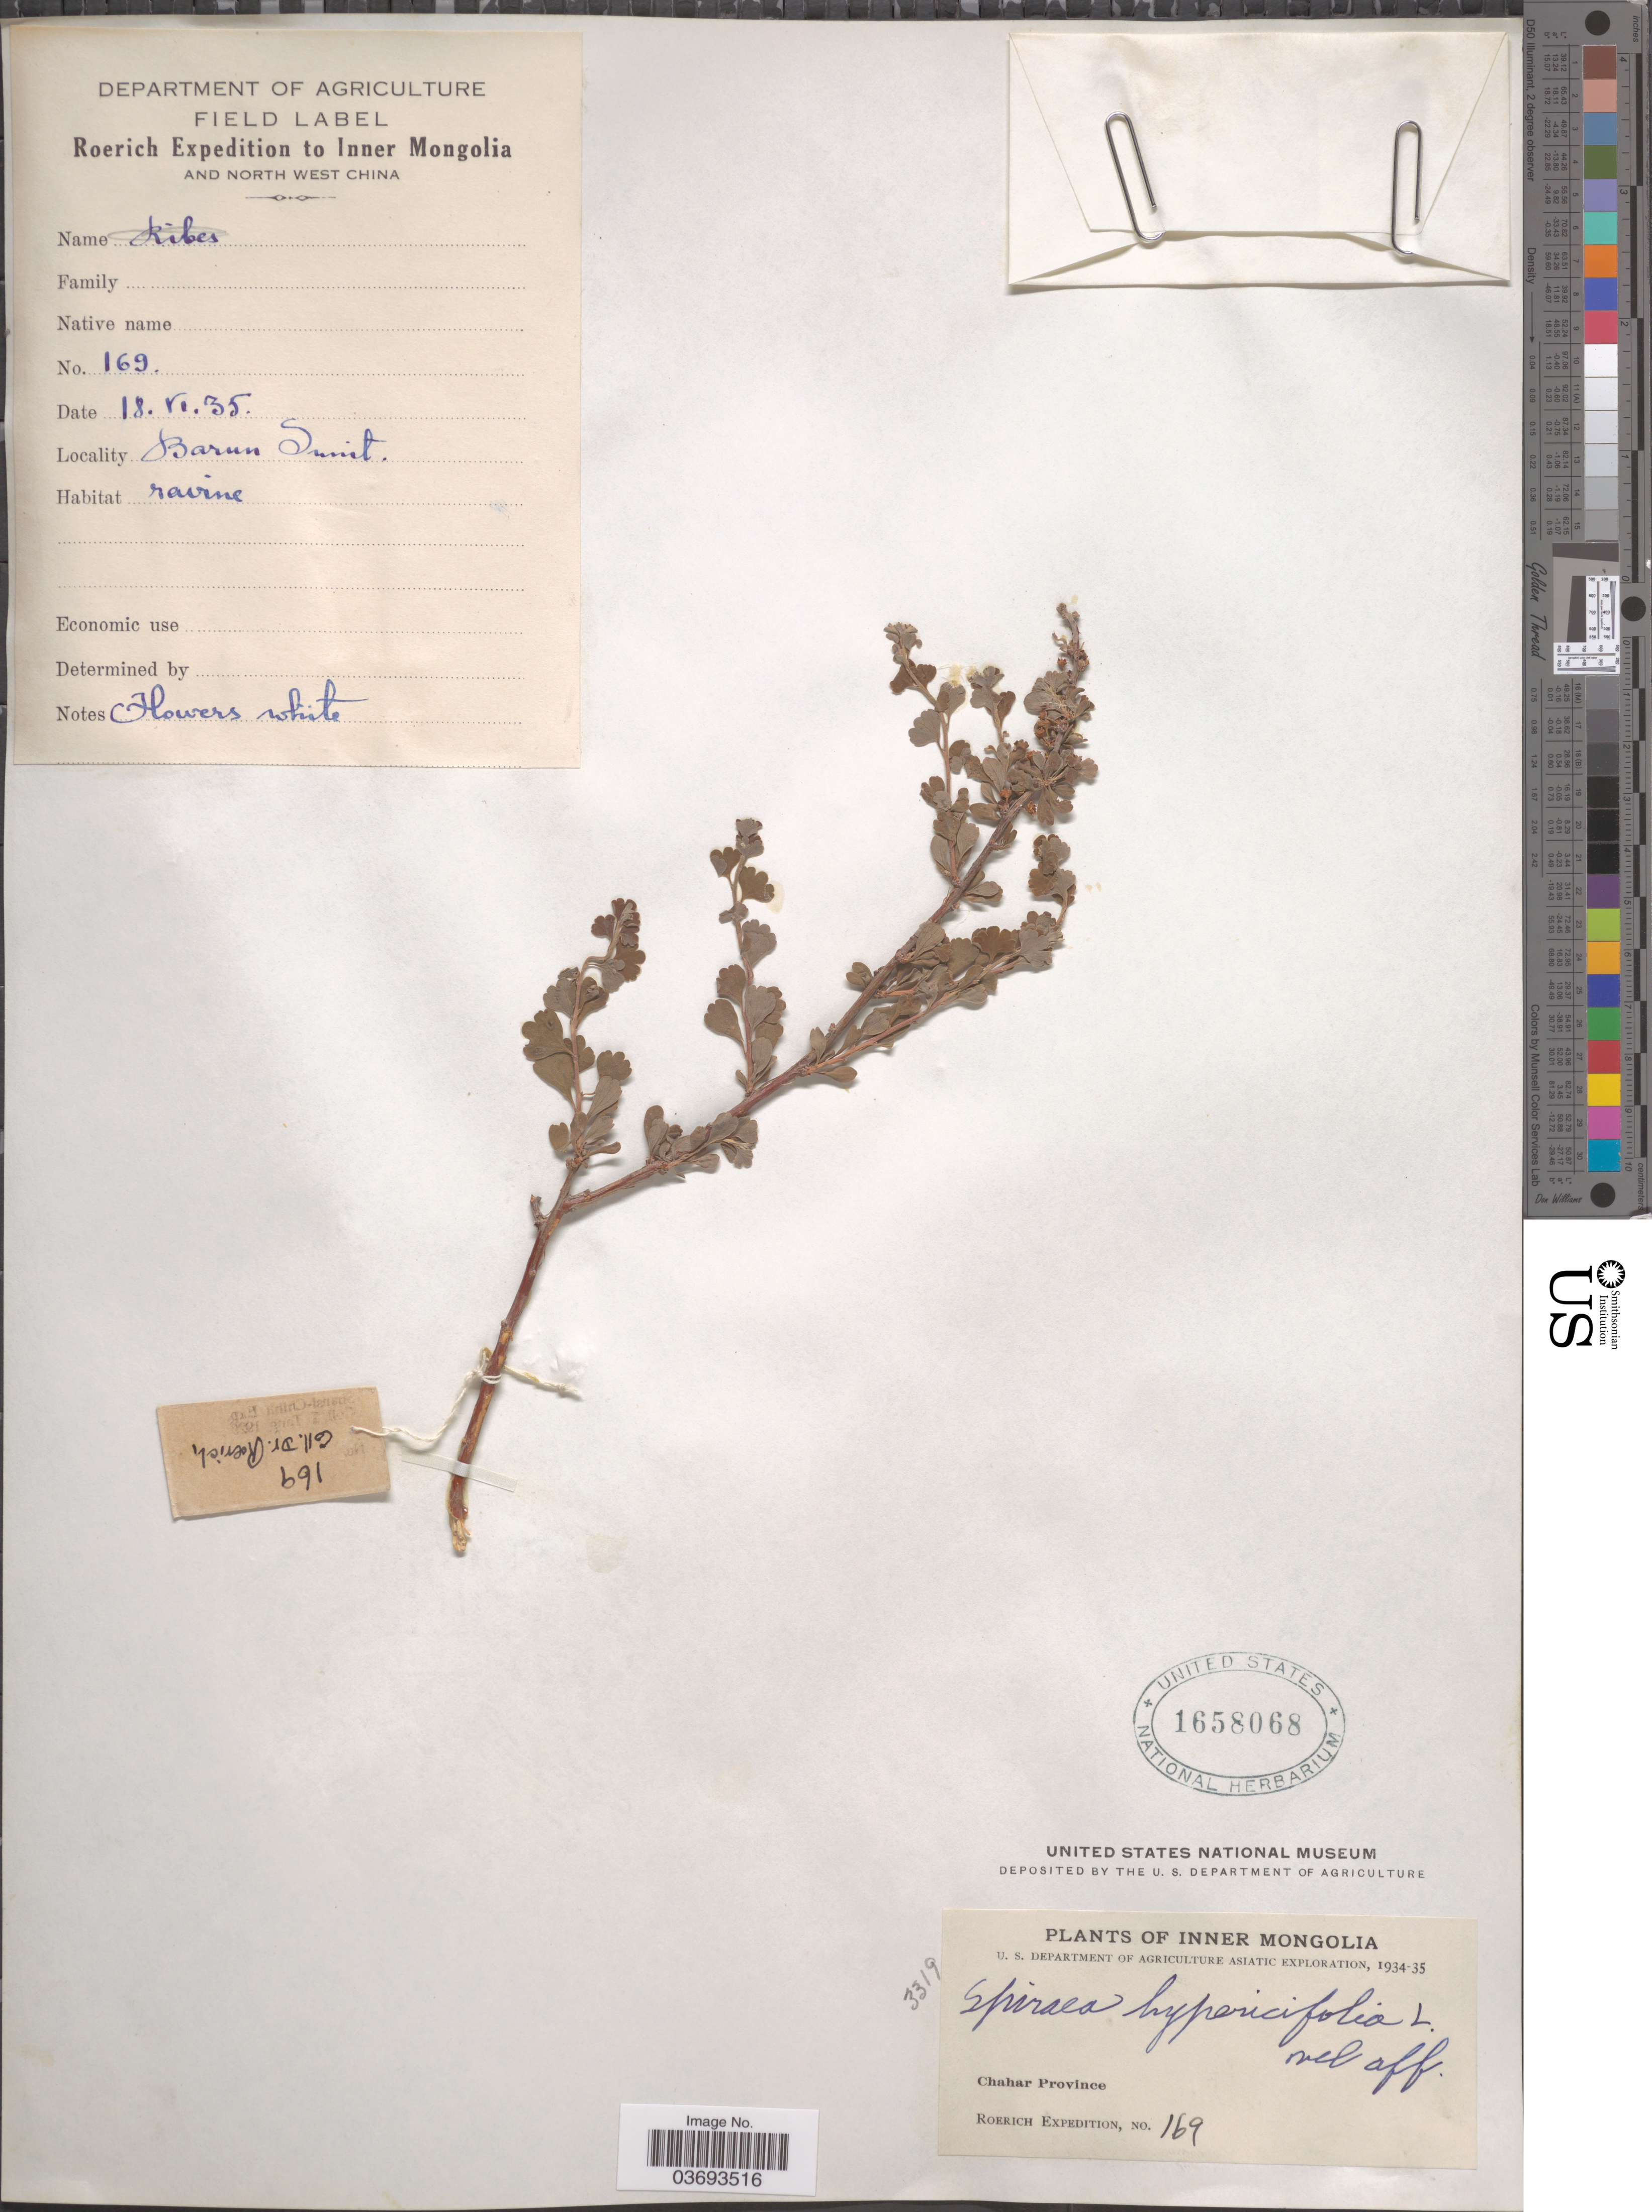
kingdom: Plantae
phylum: Tracheophyta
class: Magnoliopsida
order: Rosales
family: Rosaceae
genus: Spiraea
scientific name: Spiraea hypericifolia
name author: L.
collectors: Roerich Expedition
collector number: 169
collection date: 1935-06-18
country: China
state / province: Nei Monggol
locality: Inner Mongolia and North West China. Barun Sunit. Chahar Province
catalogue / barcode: US 1658068